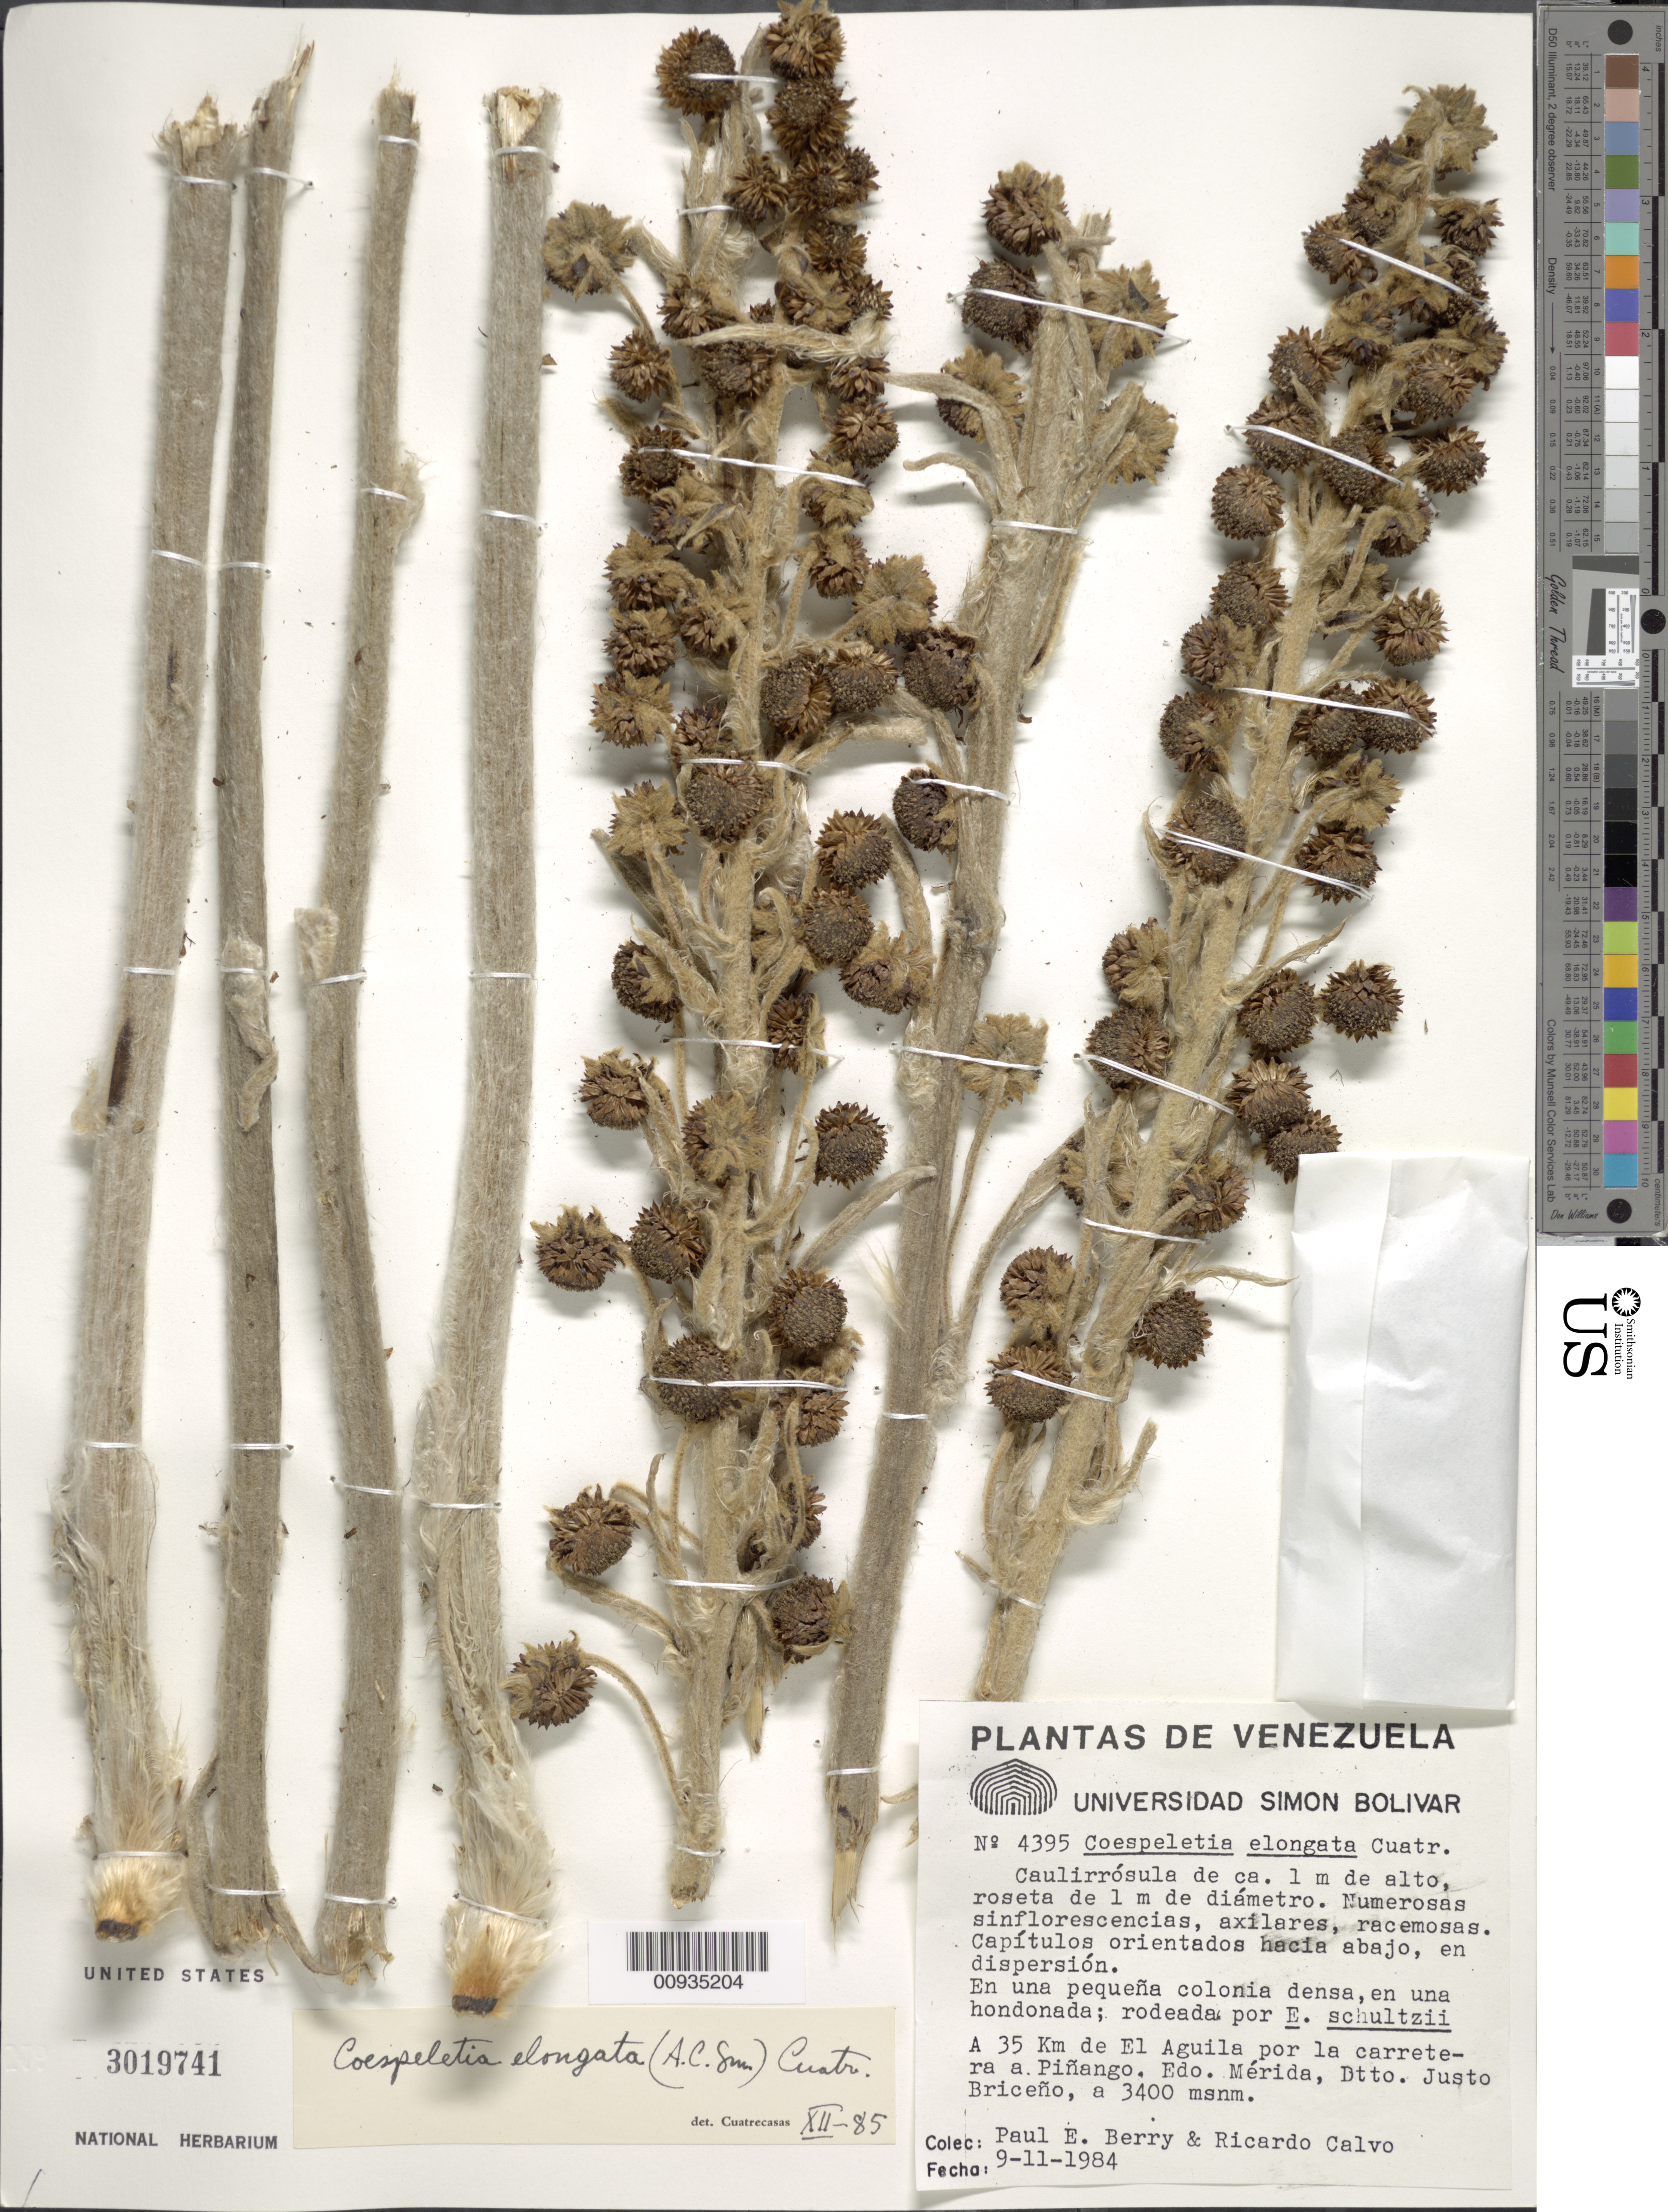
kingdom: Plantae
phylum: Tracheophyta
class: Magnoliopsida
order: Asterales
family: Asteraceae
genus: Coespeletia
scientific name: Coespeletia elongata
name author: (A.C. Sm.) Cuatrec.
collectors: P. E. Berry & R. Calvo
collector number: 4395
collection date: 1984-11-09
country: Venezuela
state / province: Mérida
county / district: Justo Briceño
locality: A 35 km de El Águila por la carretra a Piñango.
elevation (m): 3400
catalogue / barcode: US 3019741